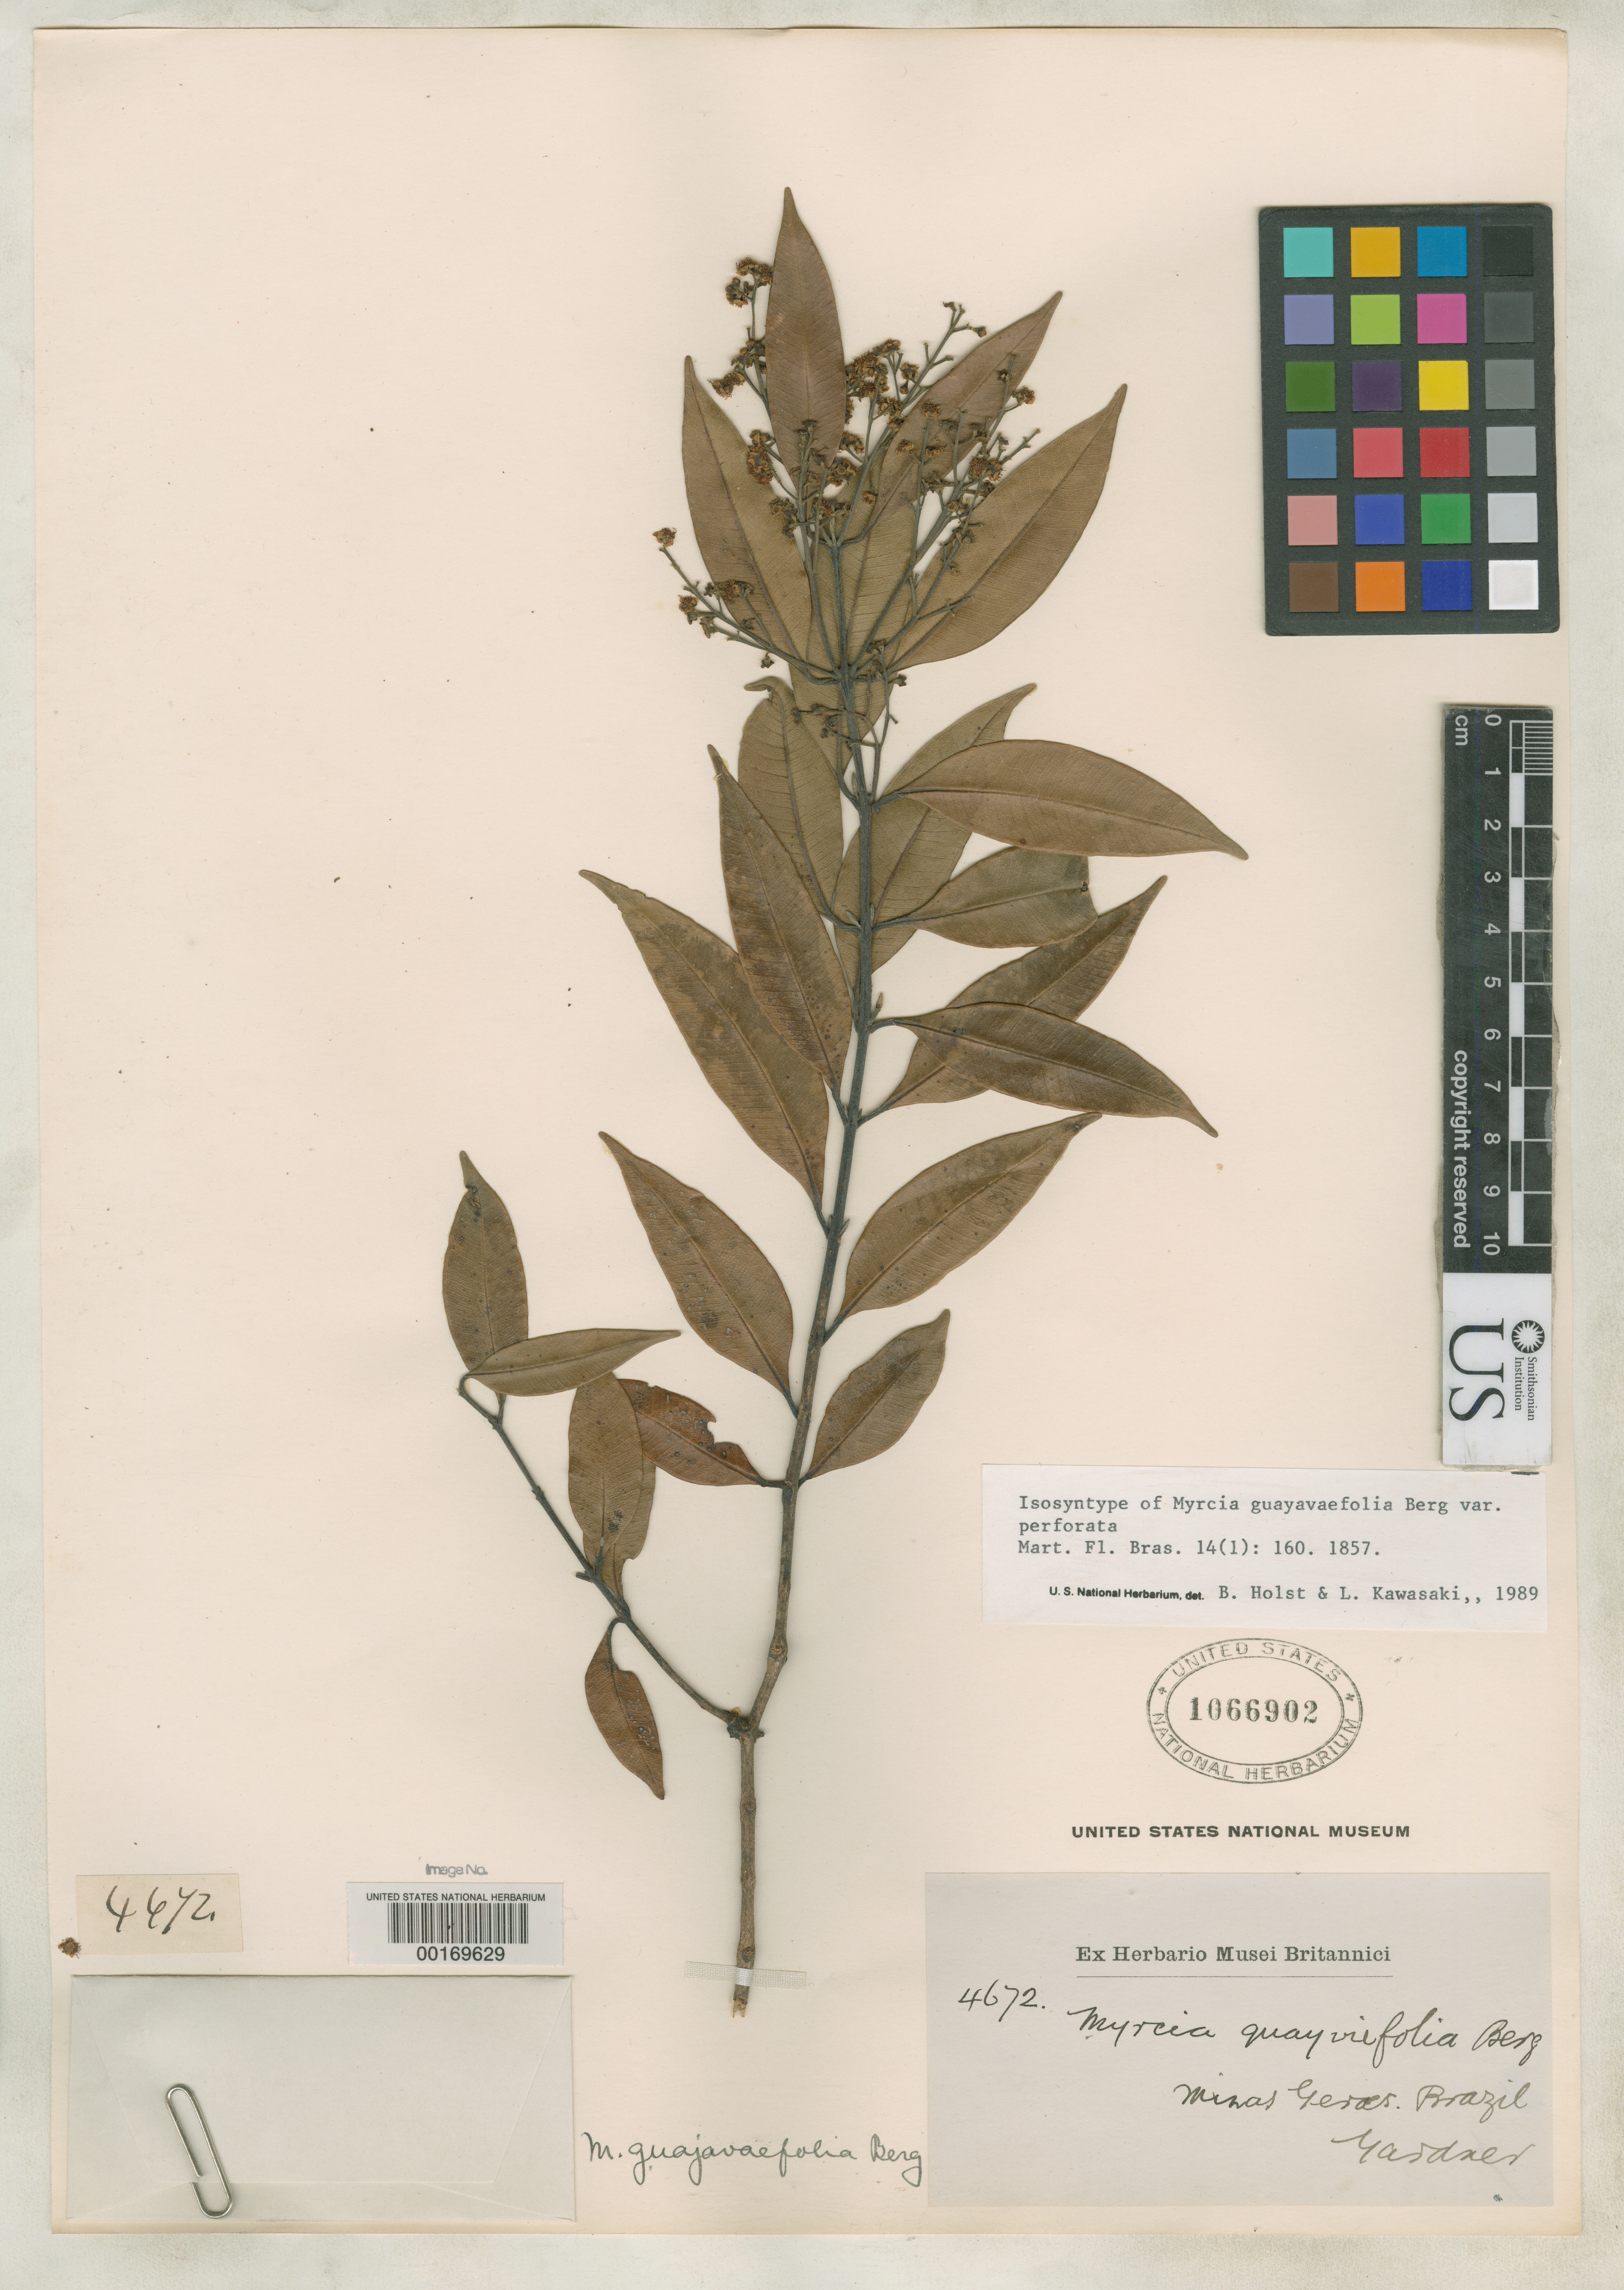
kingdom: Plantae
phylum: Tracheophyta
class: Magnoliopsida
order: Myrtales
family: Myrtaceae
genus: Myrcia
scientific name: Myrcia guajavifolia var. perforata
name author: O. Berg in Mart.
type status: Isosyntype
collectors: G. Gardner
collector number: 4672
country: Brazil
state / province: Minas Gerais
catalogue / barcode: US 1066902